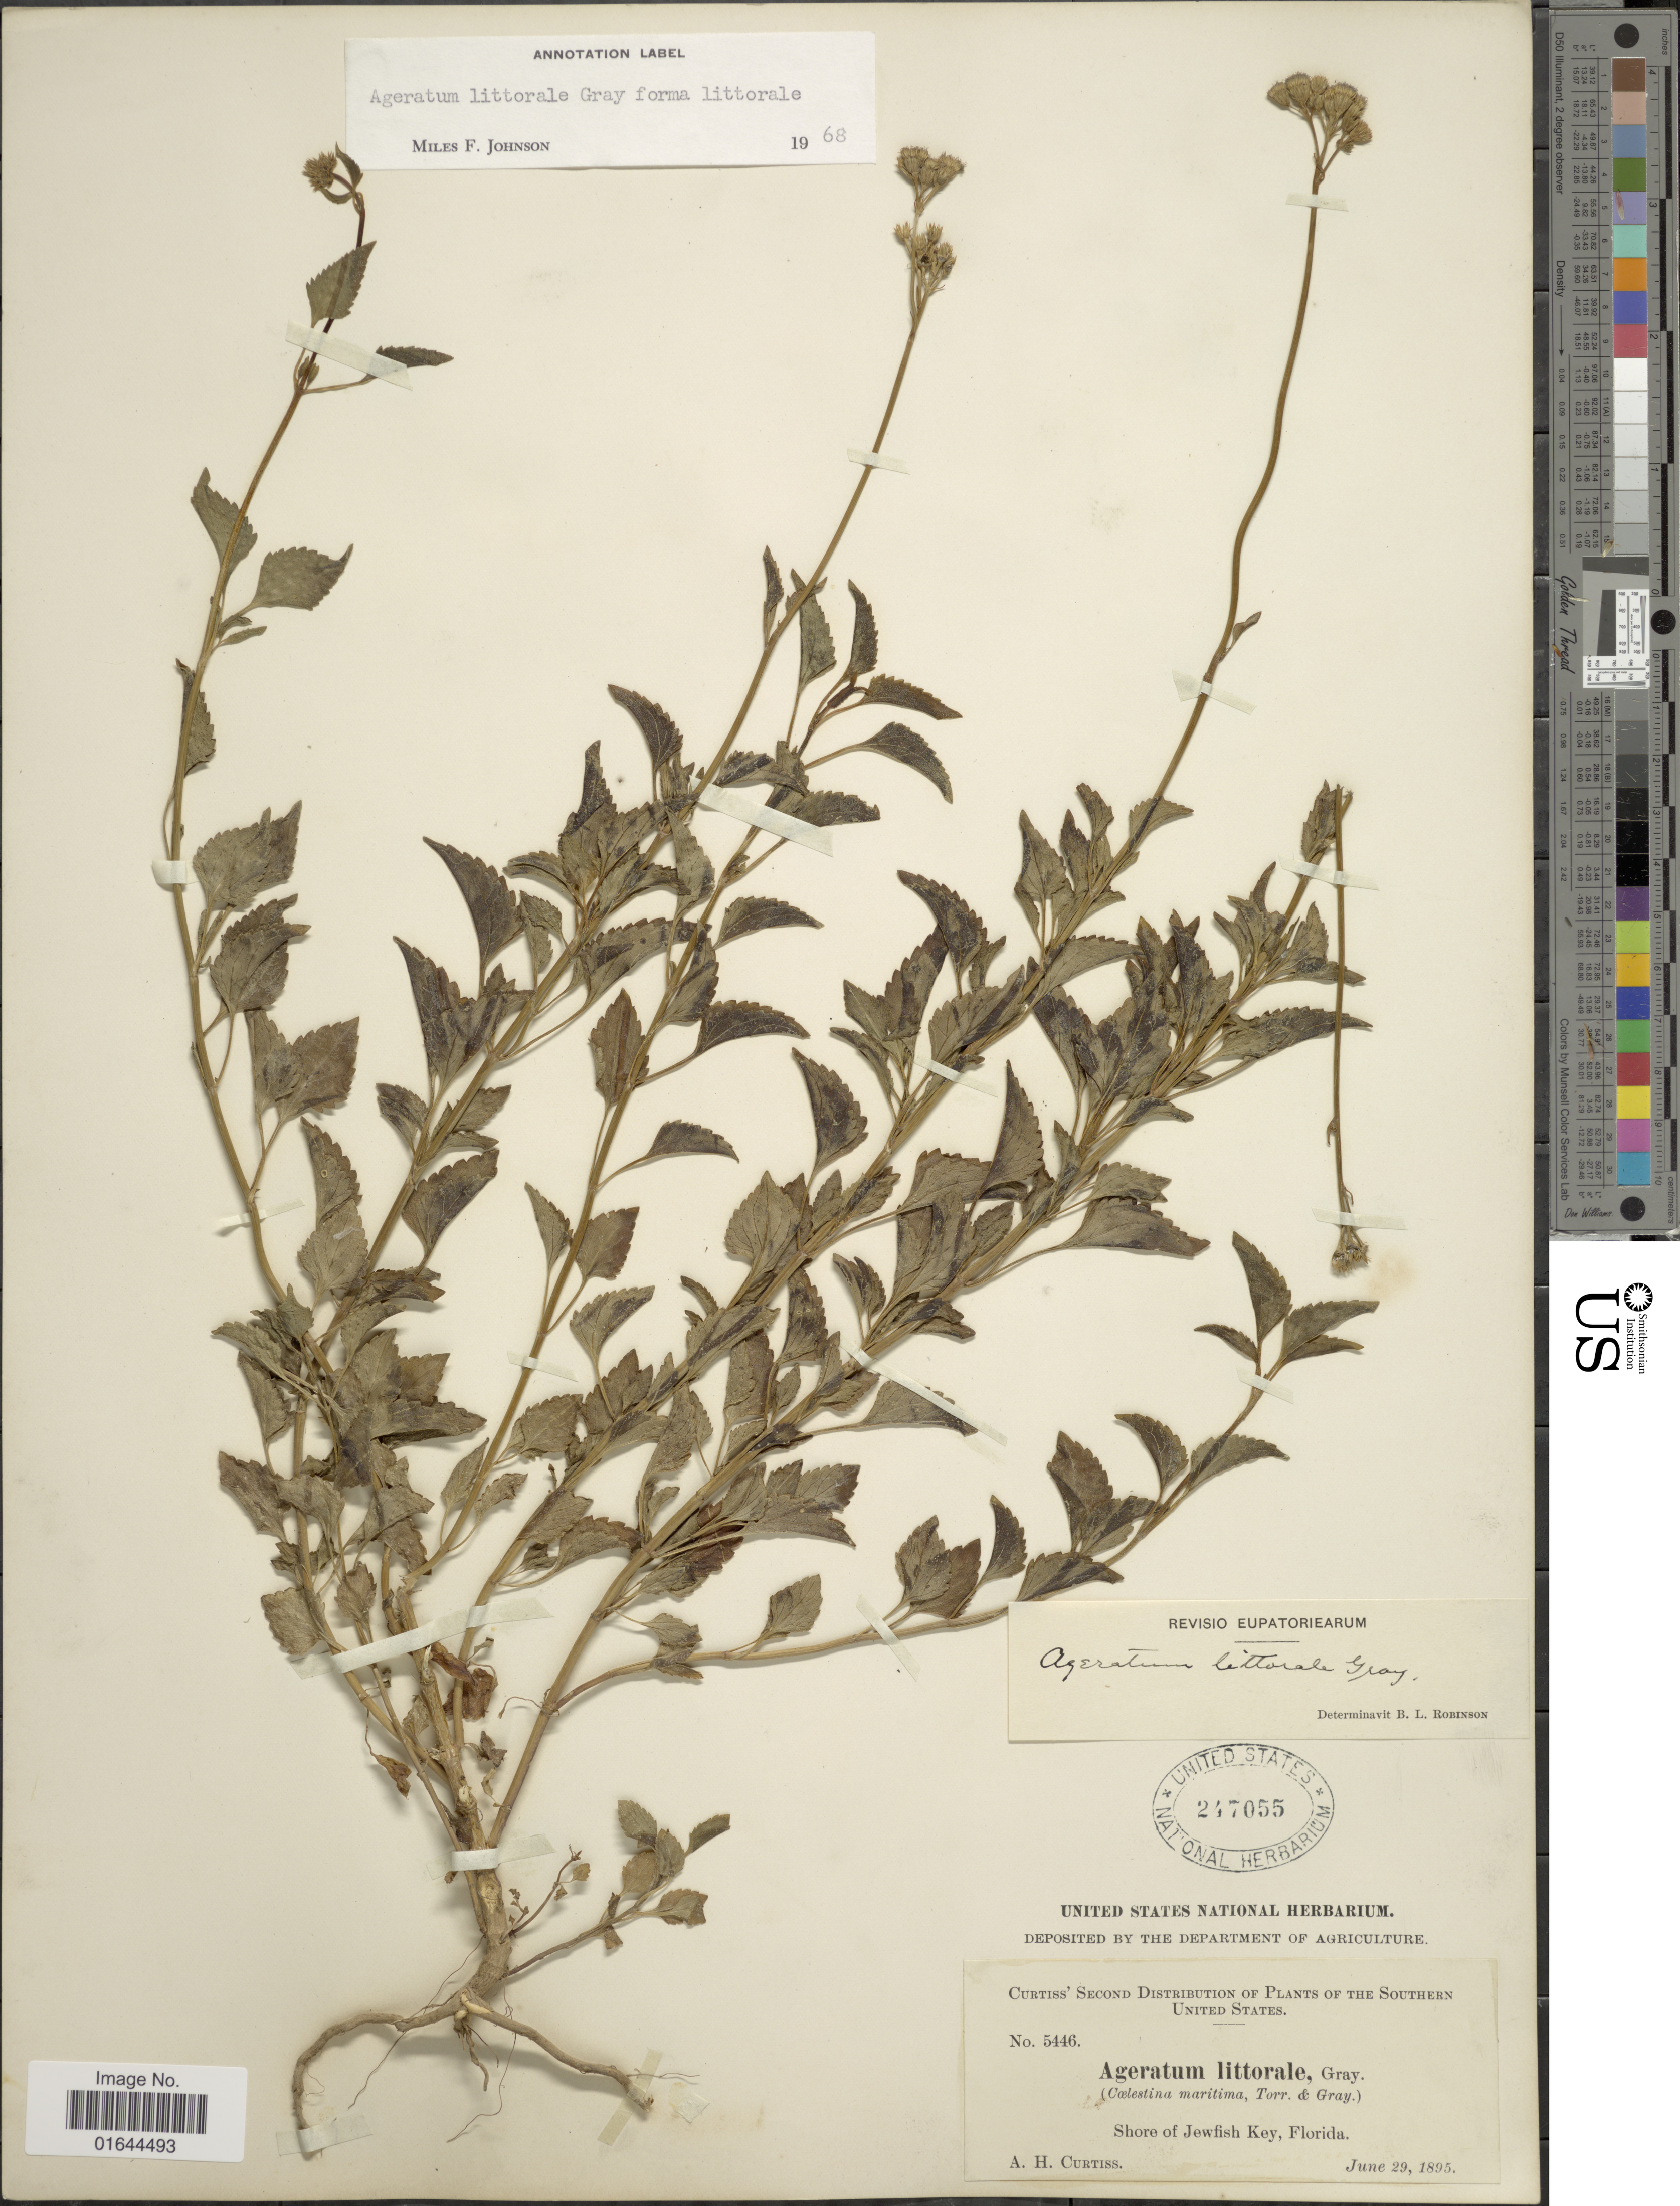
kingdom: Plantae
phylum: Tracheophyta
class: Magnoliopsida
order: Asterales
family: Asteraceae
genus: Ageratum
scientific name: Ageratum littorale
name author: A. Gray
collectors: A. H. Curtiss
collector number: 5446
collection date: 1895-06-29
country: United States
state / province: Florida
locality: Shore of Jewfish Key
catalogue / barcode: US 247055